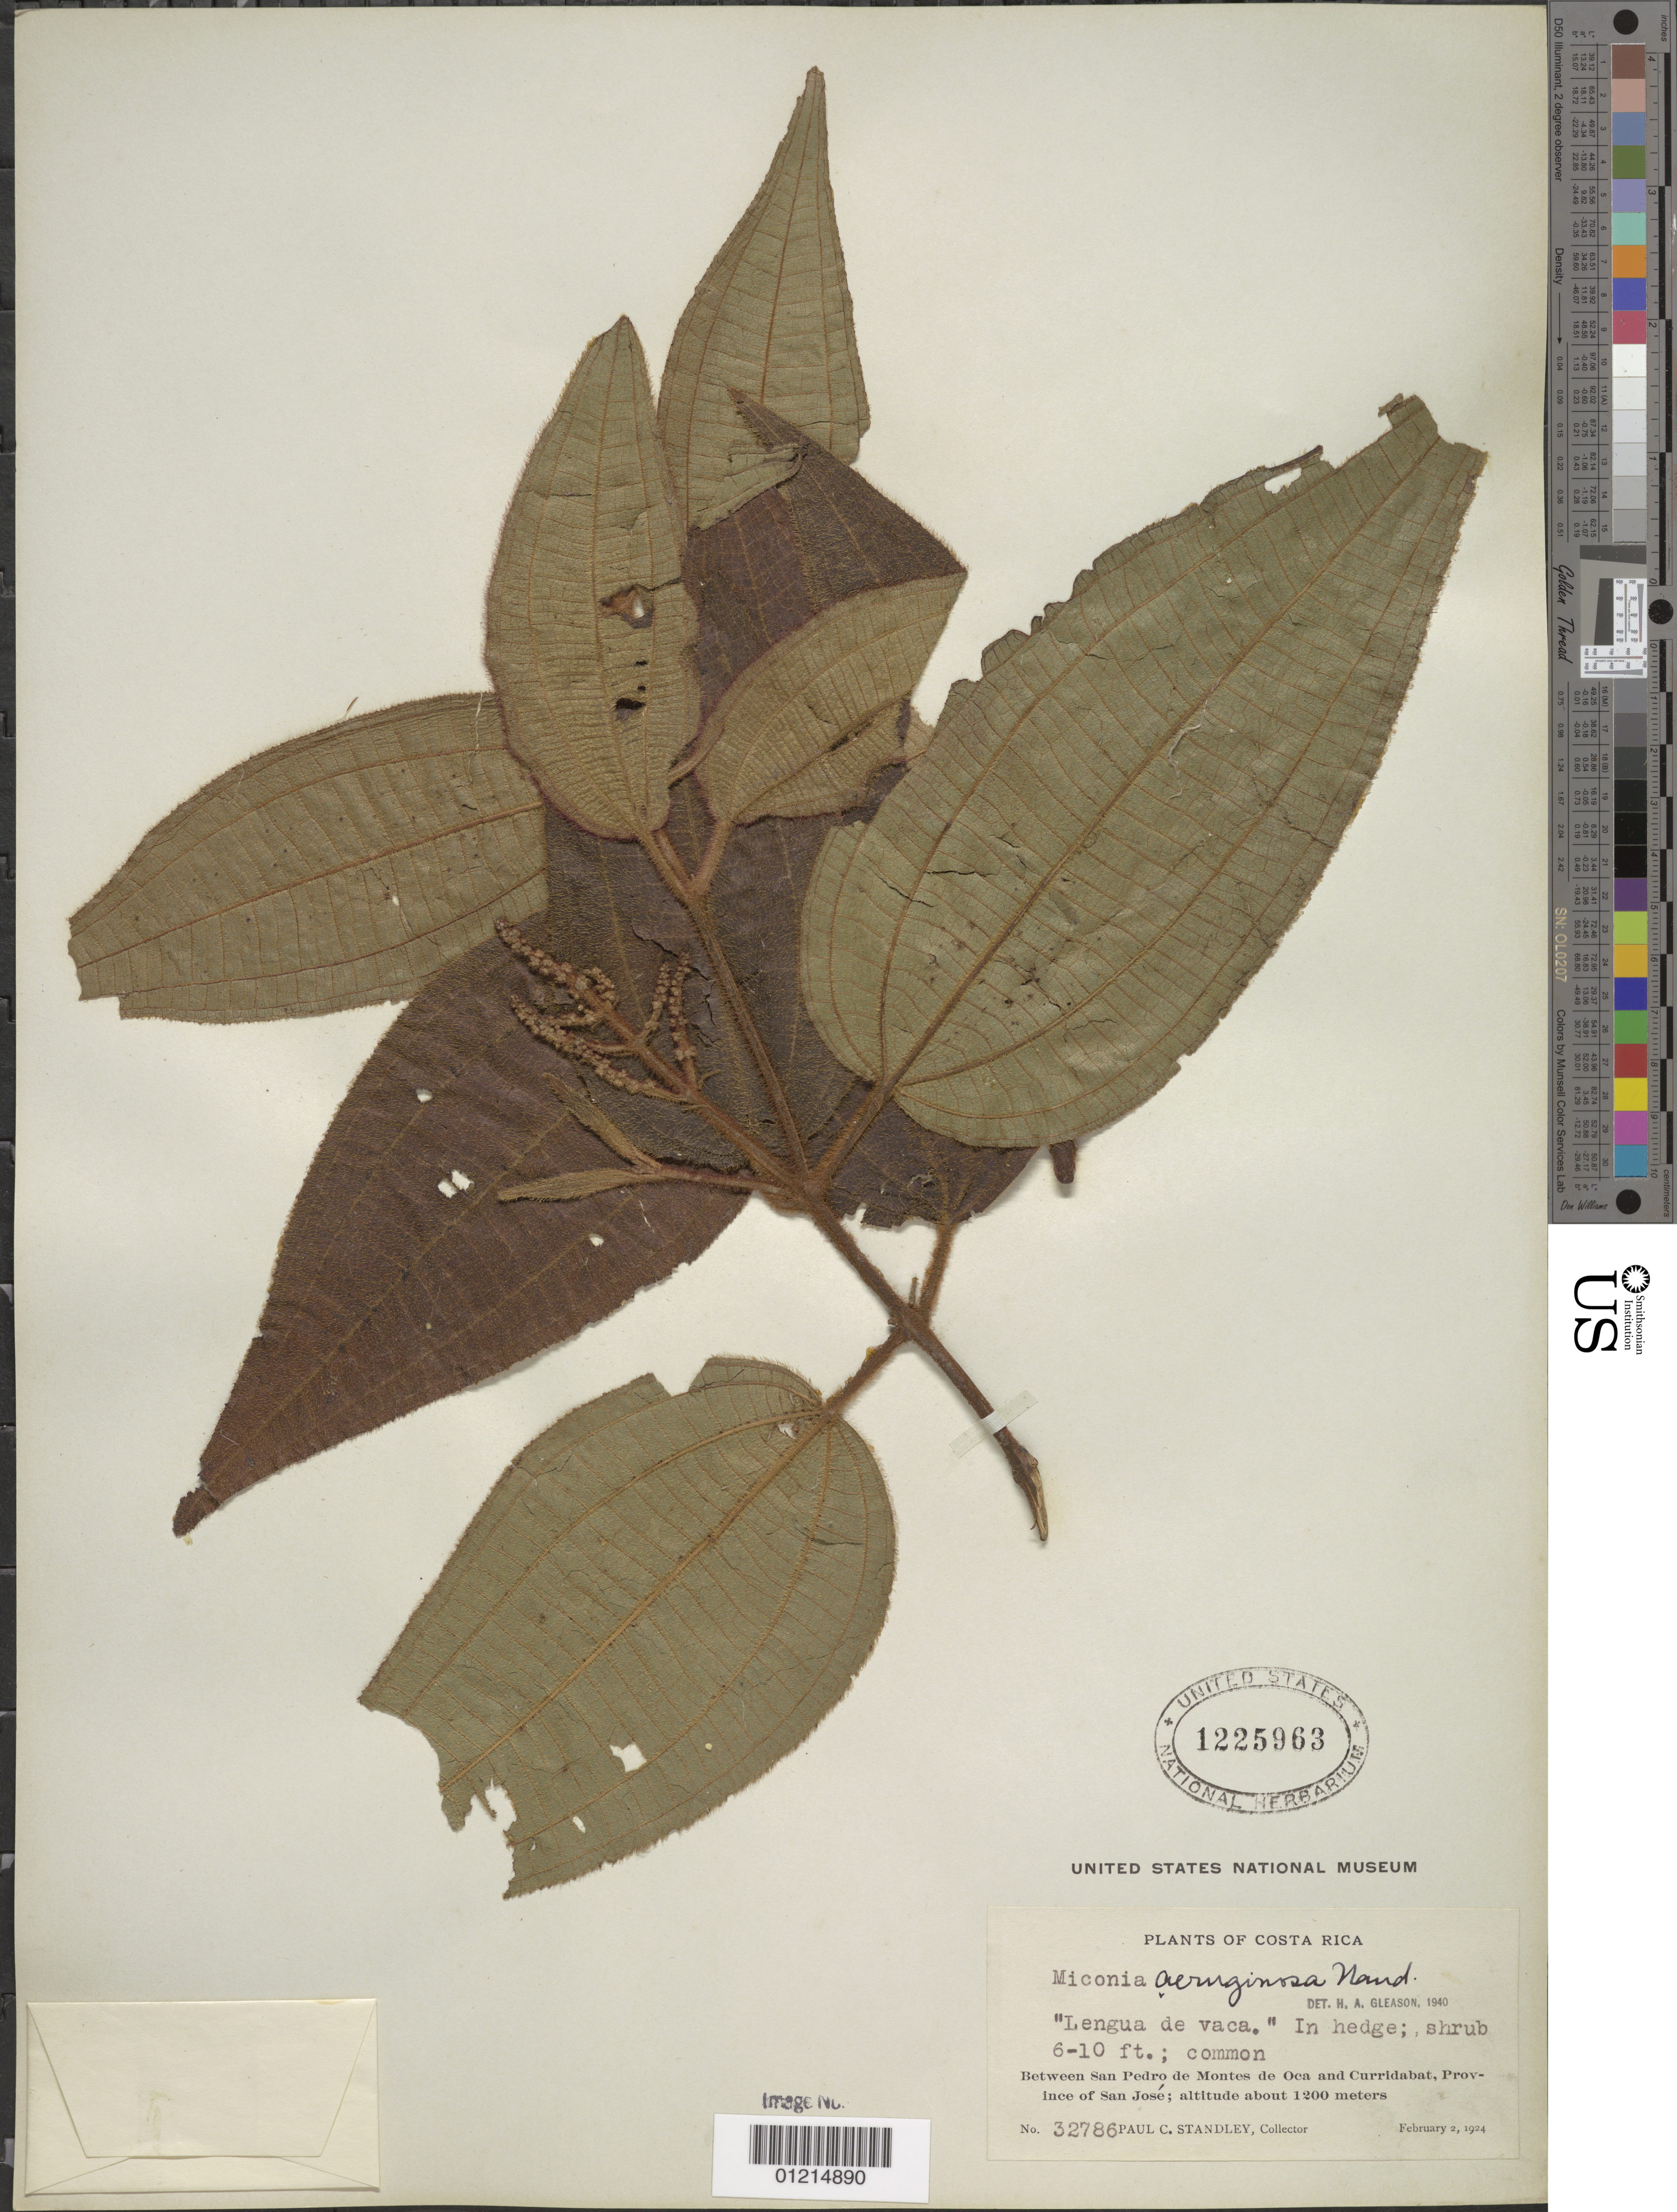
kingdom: Plantae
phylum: Tracheophyta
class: Magnoliopsida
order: Myrtales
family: Melastomataceae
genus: Miconia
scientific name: Miconia aeruginosa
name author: Naudin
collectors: P. C. Standley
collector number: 32786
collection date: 1924-02-02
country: Costa Rica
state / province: San Jose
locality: Between San Pedro de Montes de Oca and Curridabat.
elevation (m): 1200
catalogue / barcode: US 1225963